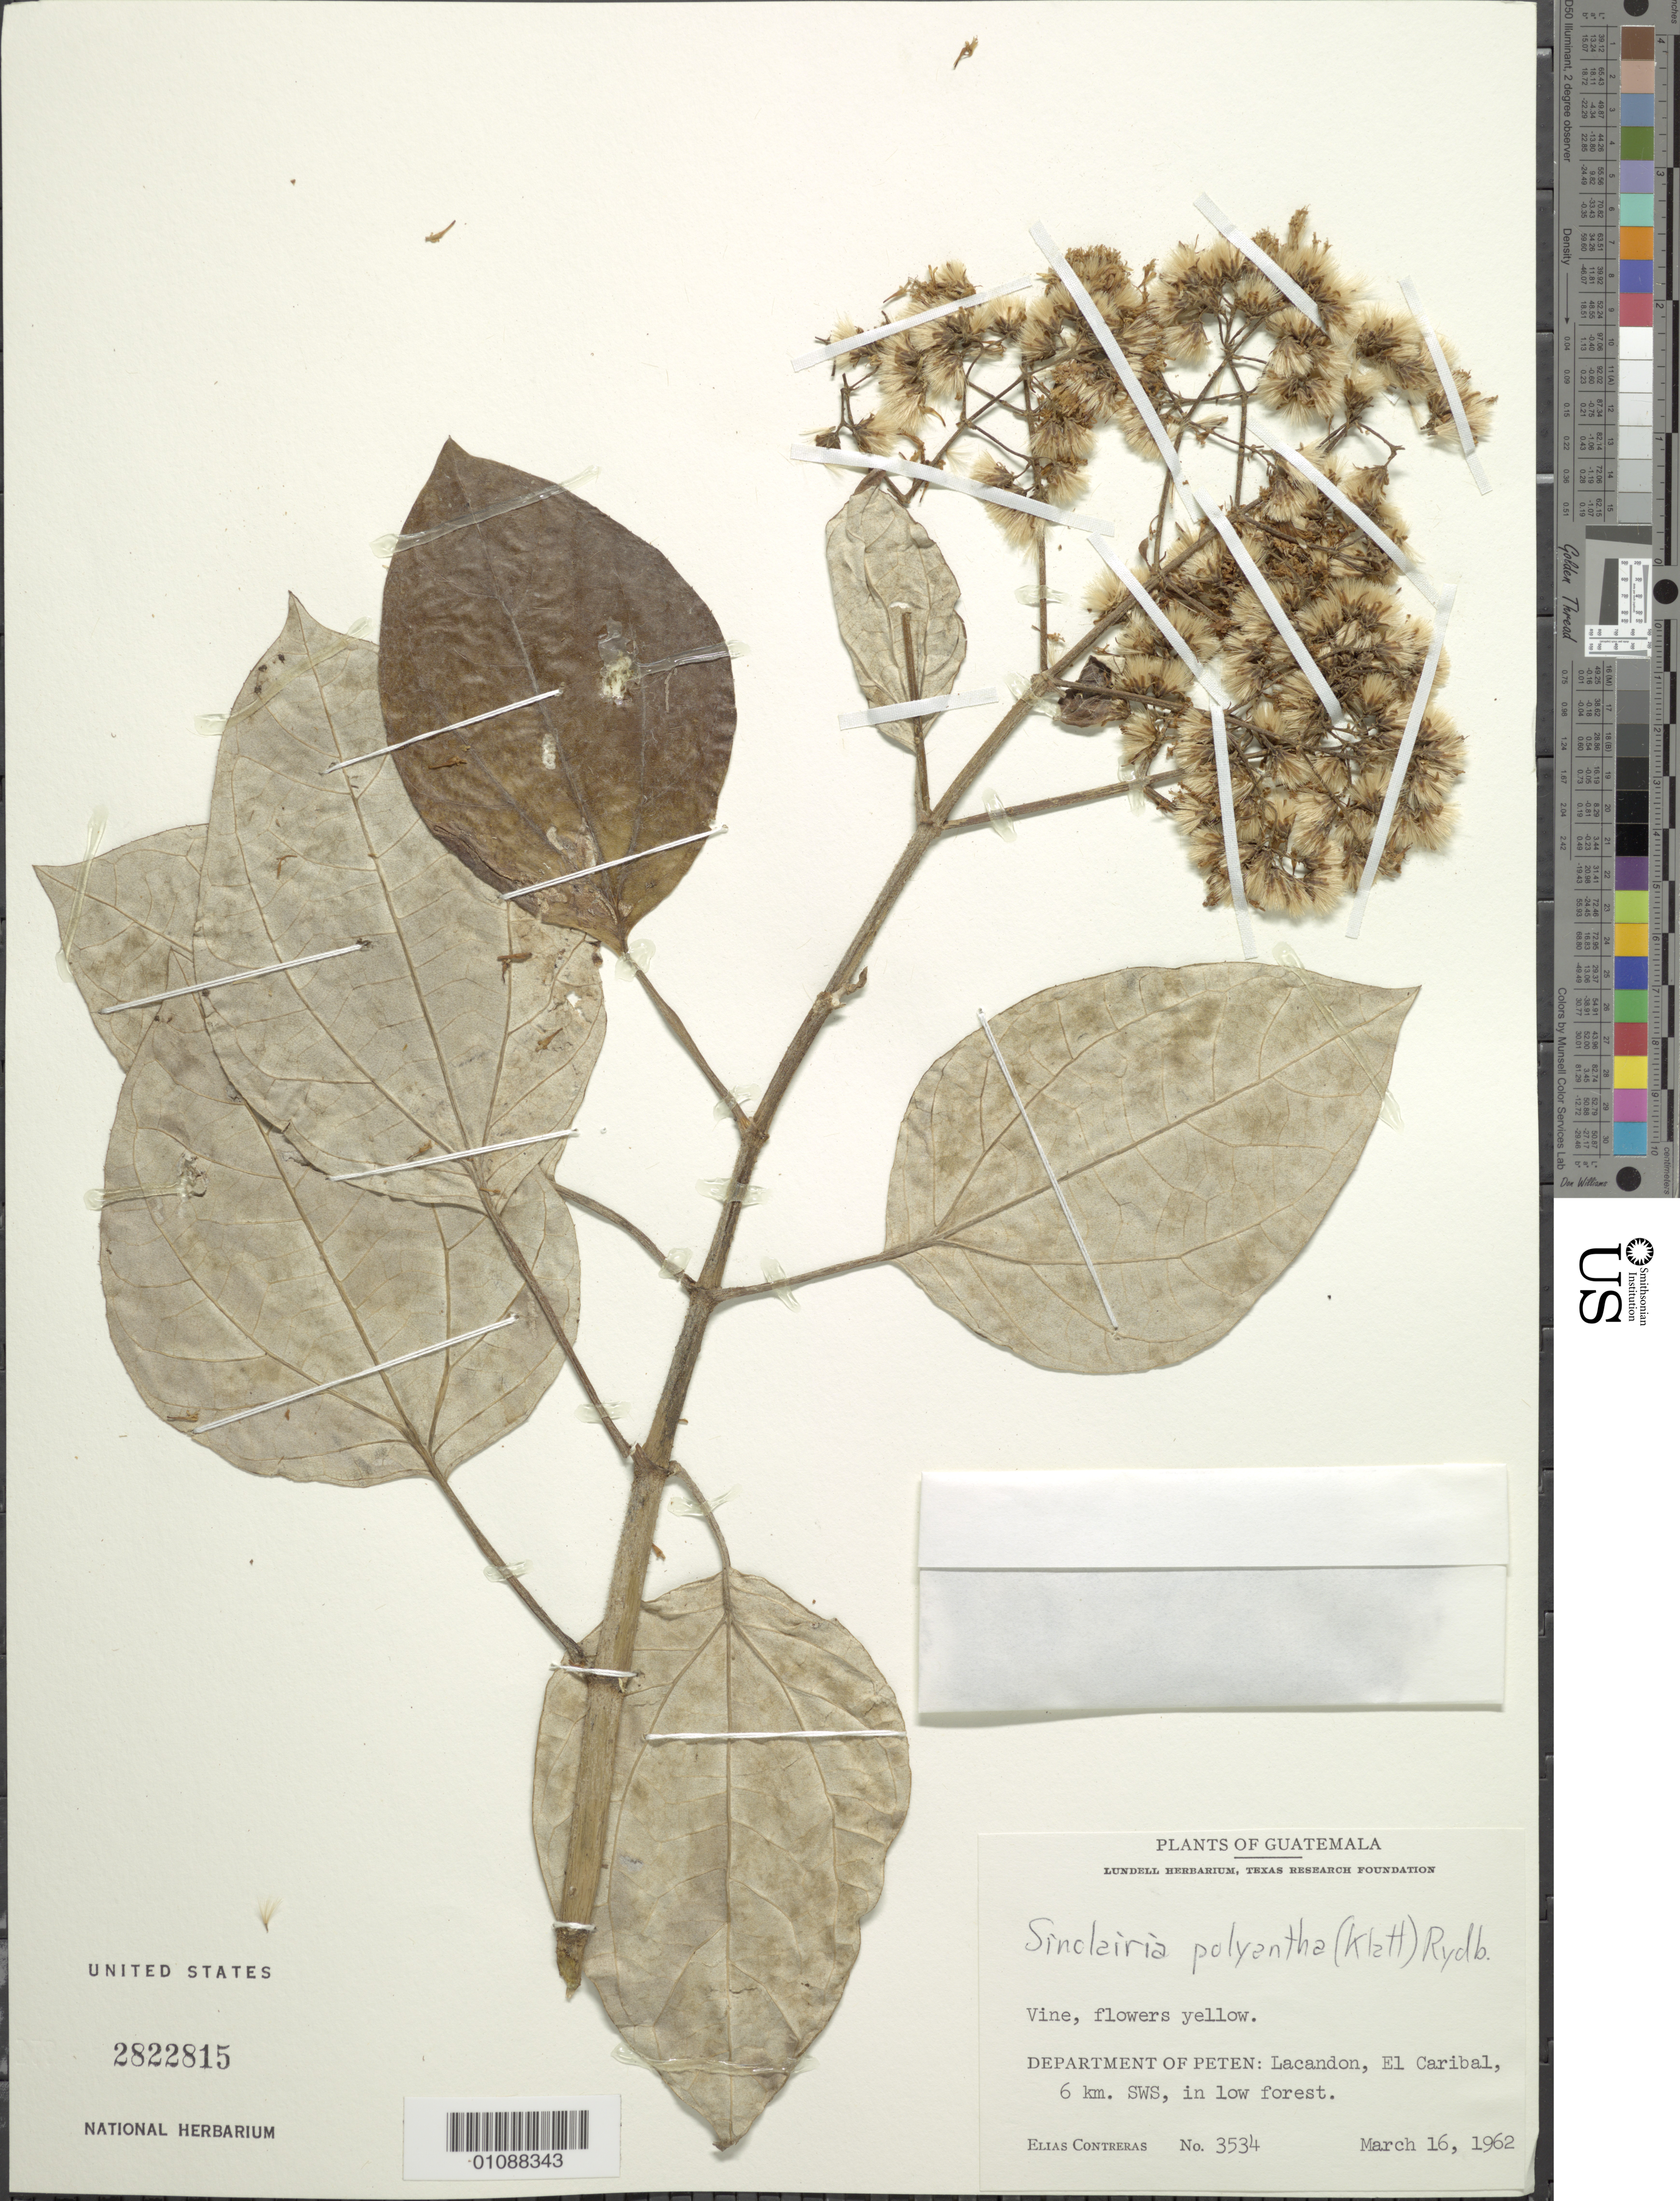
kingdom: Plantae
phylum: Tracheophyta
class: Magnoliopsida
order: Asterales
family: Asteraceae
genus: Sinclairia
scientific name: Sinclairia polyantha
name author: (Klatt) Rydb.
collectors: E. Contreras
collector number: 3534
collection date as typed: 16 March 1962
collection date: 1962-03-16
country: Guatemala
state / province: El Petén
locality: Lacandon, El Caribal, 6km SWS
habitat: Low forest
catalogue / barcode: US 2822815